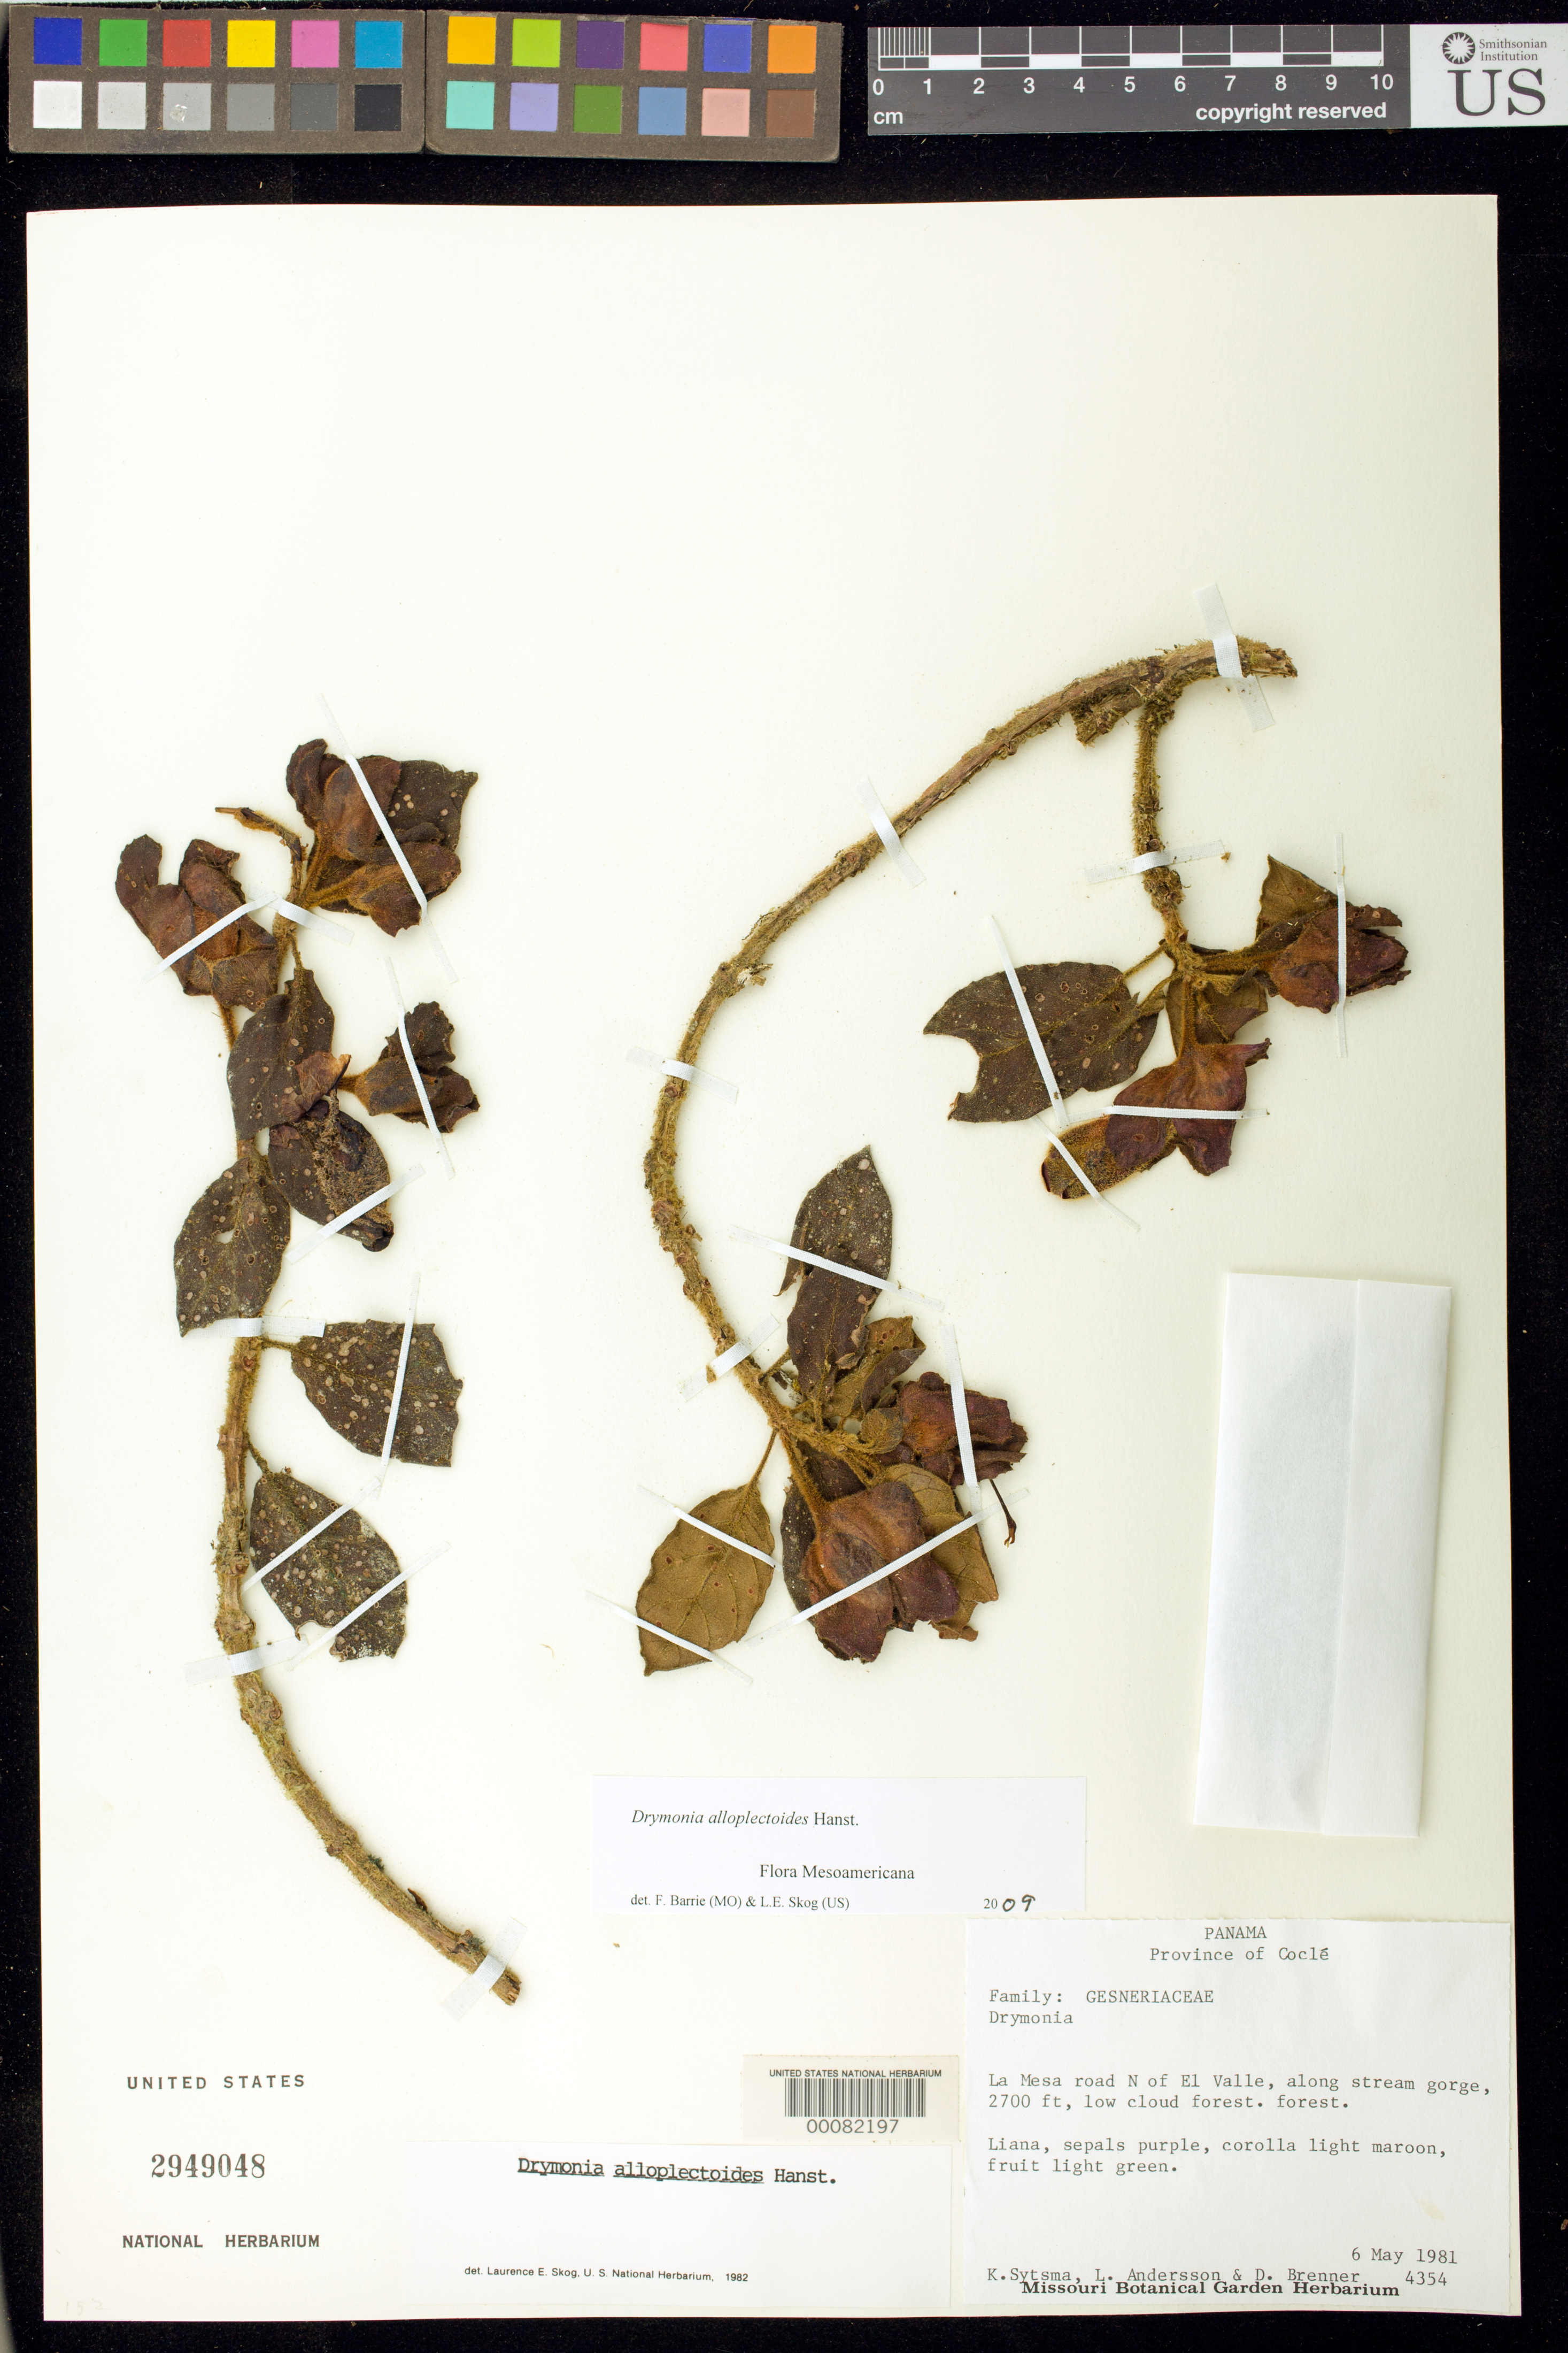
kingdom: Plantae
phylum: Tracheophyta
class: Magnoliopsida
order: Lamiales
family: Gesneriaceae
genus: Drymonia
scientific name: Drymonia alloplectoides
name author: Hanst.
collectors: K. J. Sytsma, L. Andersson & D. Brenner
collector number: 4354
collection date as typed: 06 May 1981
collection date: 1981-05-06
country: Panama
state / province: Coclé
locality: La Mesa road N of El Valle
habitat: Along stream gorge, low cloud forest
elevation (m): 823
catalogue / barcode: US 2949048